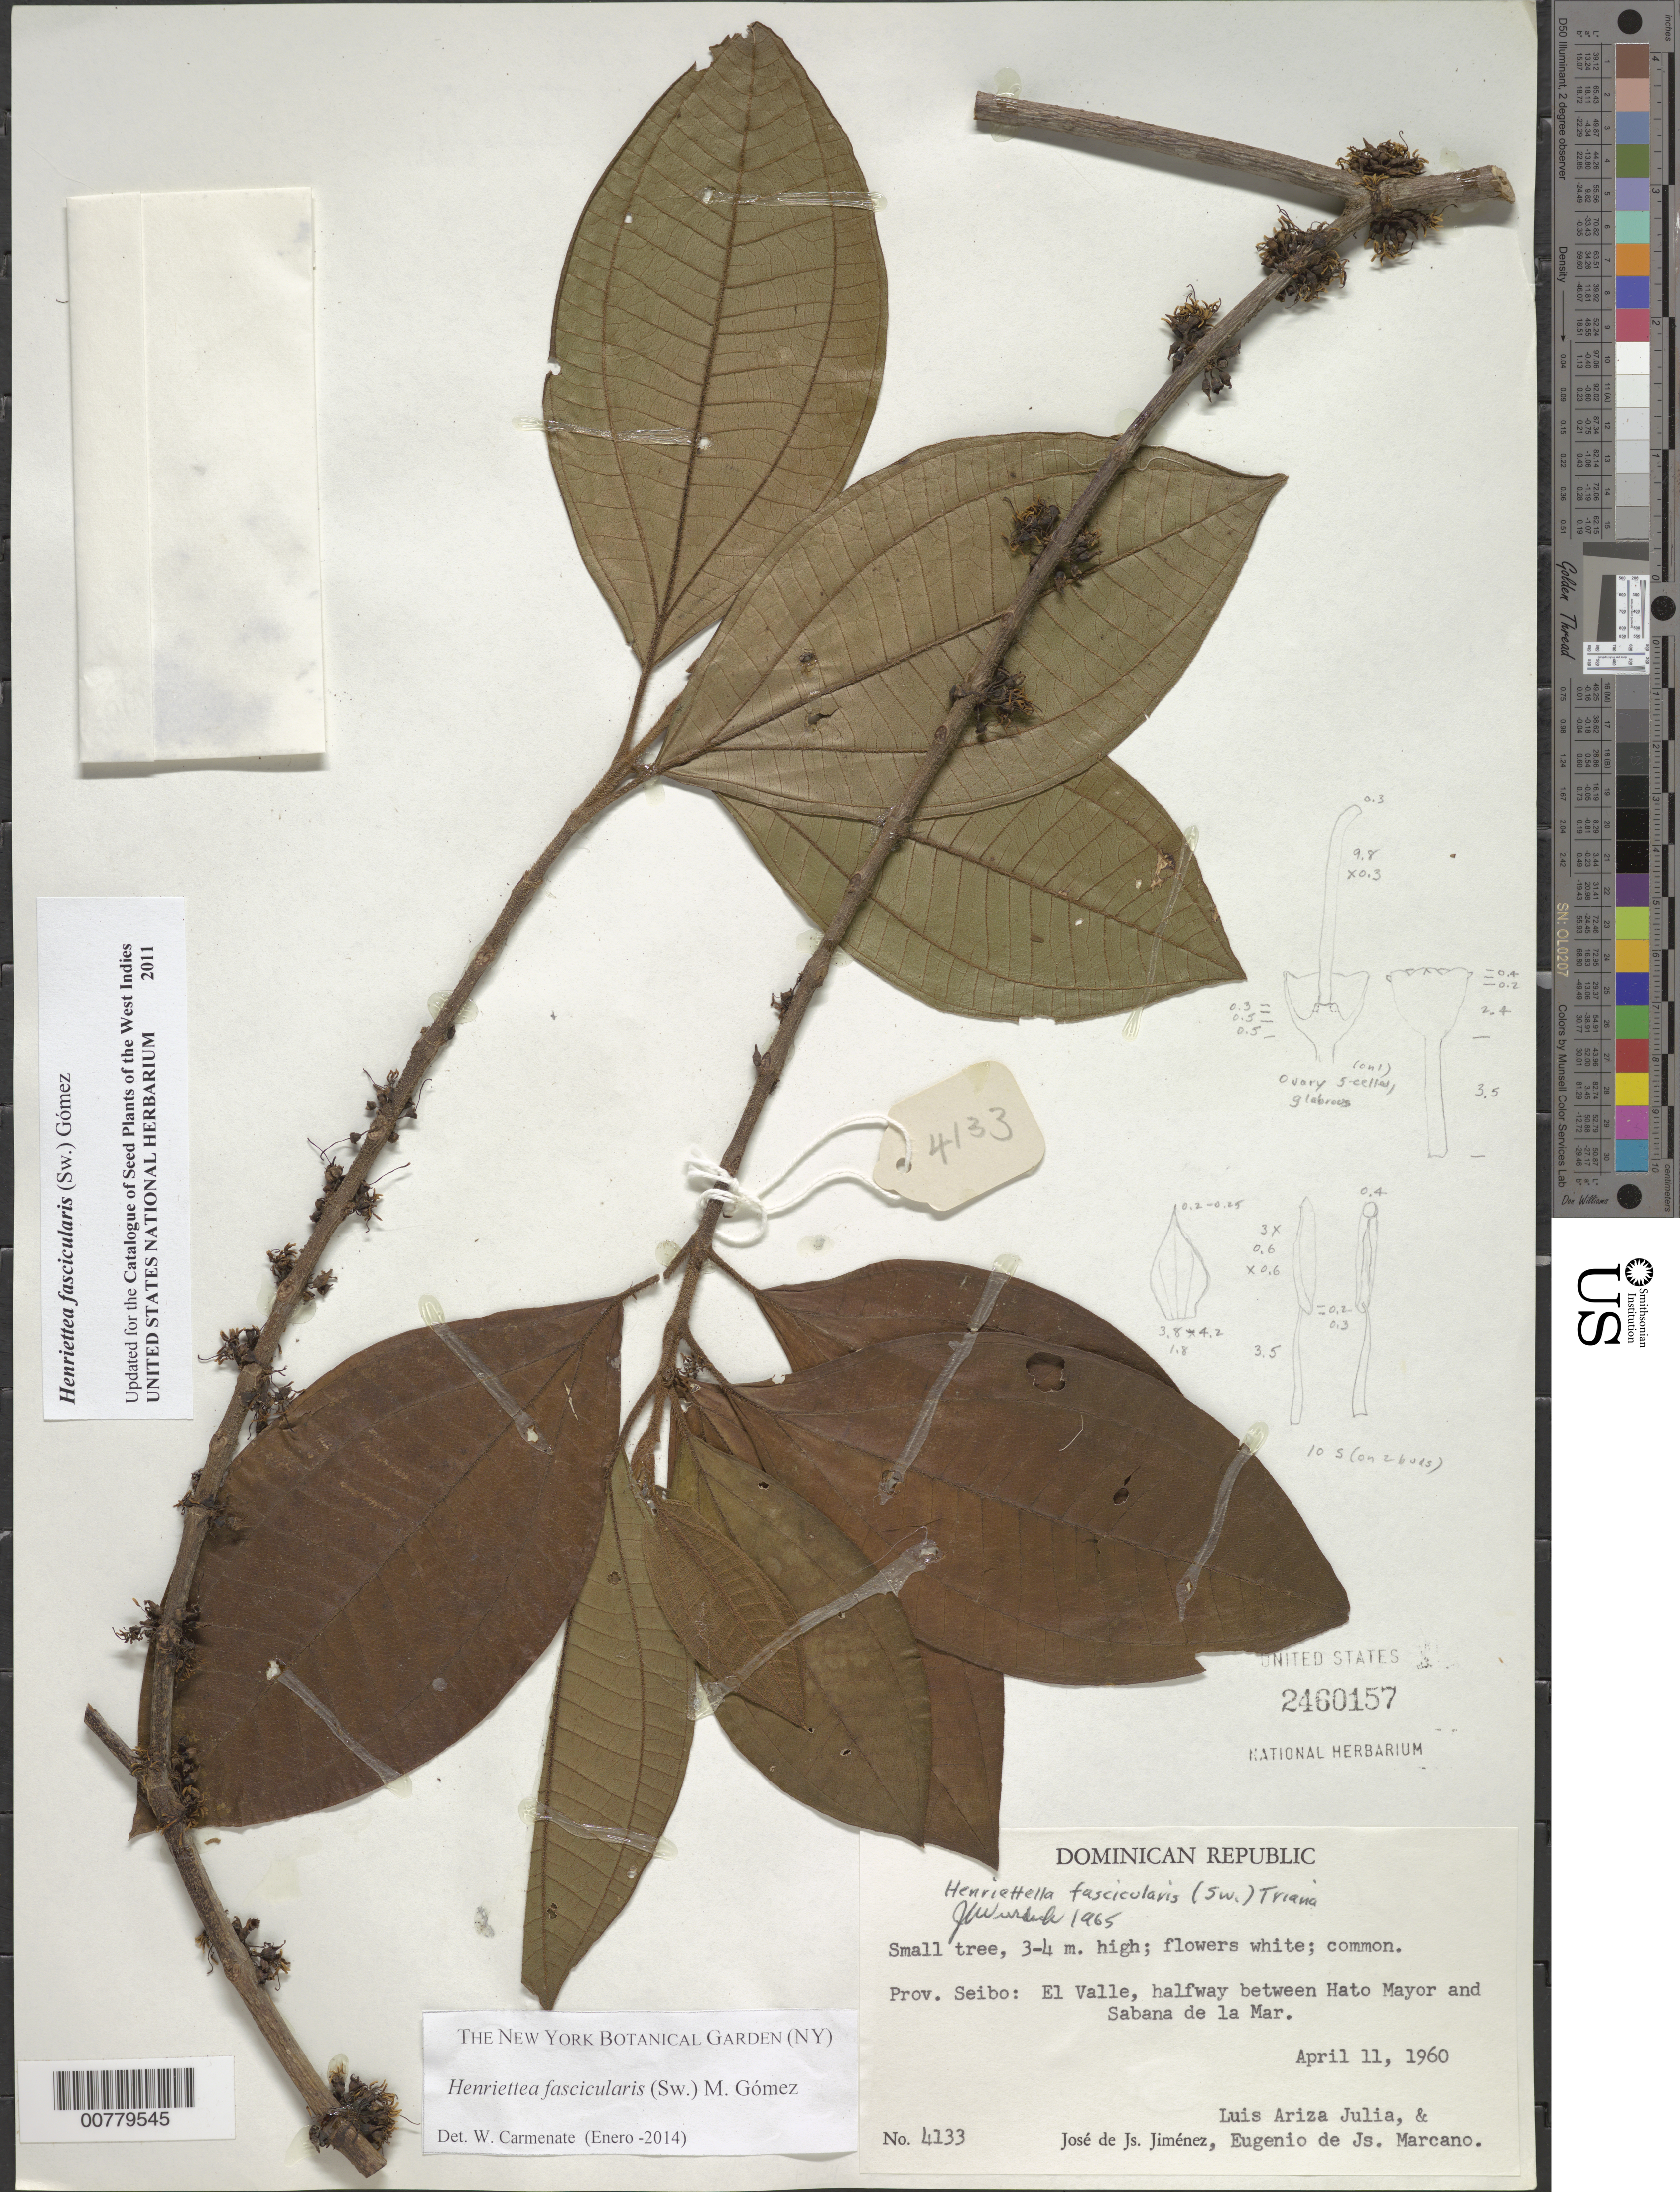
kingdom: Plantae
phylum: Tracheophyta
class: Magnoliopsida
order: Myrtales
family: Melastomataceae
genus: Henriettea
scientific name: Henriettea fascicularis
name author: (Sw.) M. Gómez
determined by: Carmenate, W.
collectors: J. J. Jiménez Almonte, E. J. Marcano F. & L. Ariza-Julia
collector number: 4133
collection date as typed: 11 Apr 1960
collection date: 1960-04-11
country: Dominican Republic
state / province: El Seibo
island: Hispaniola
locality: El Valle, halfway between Hato Mayor and Sabana de la Mar.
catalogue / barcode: US 2460157